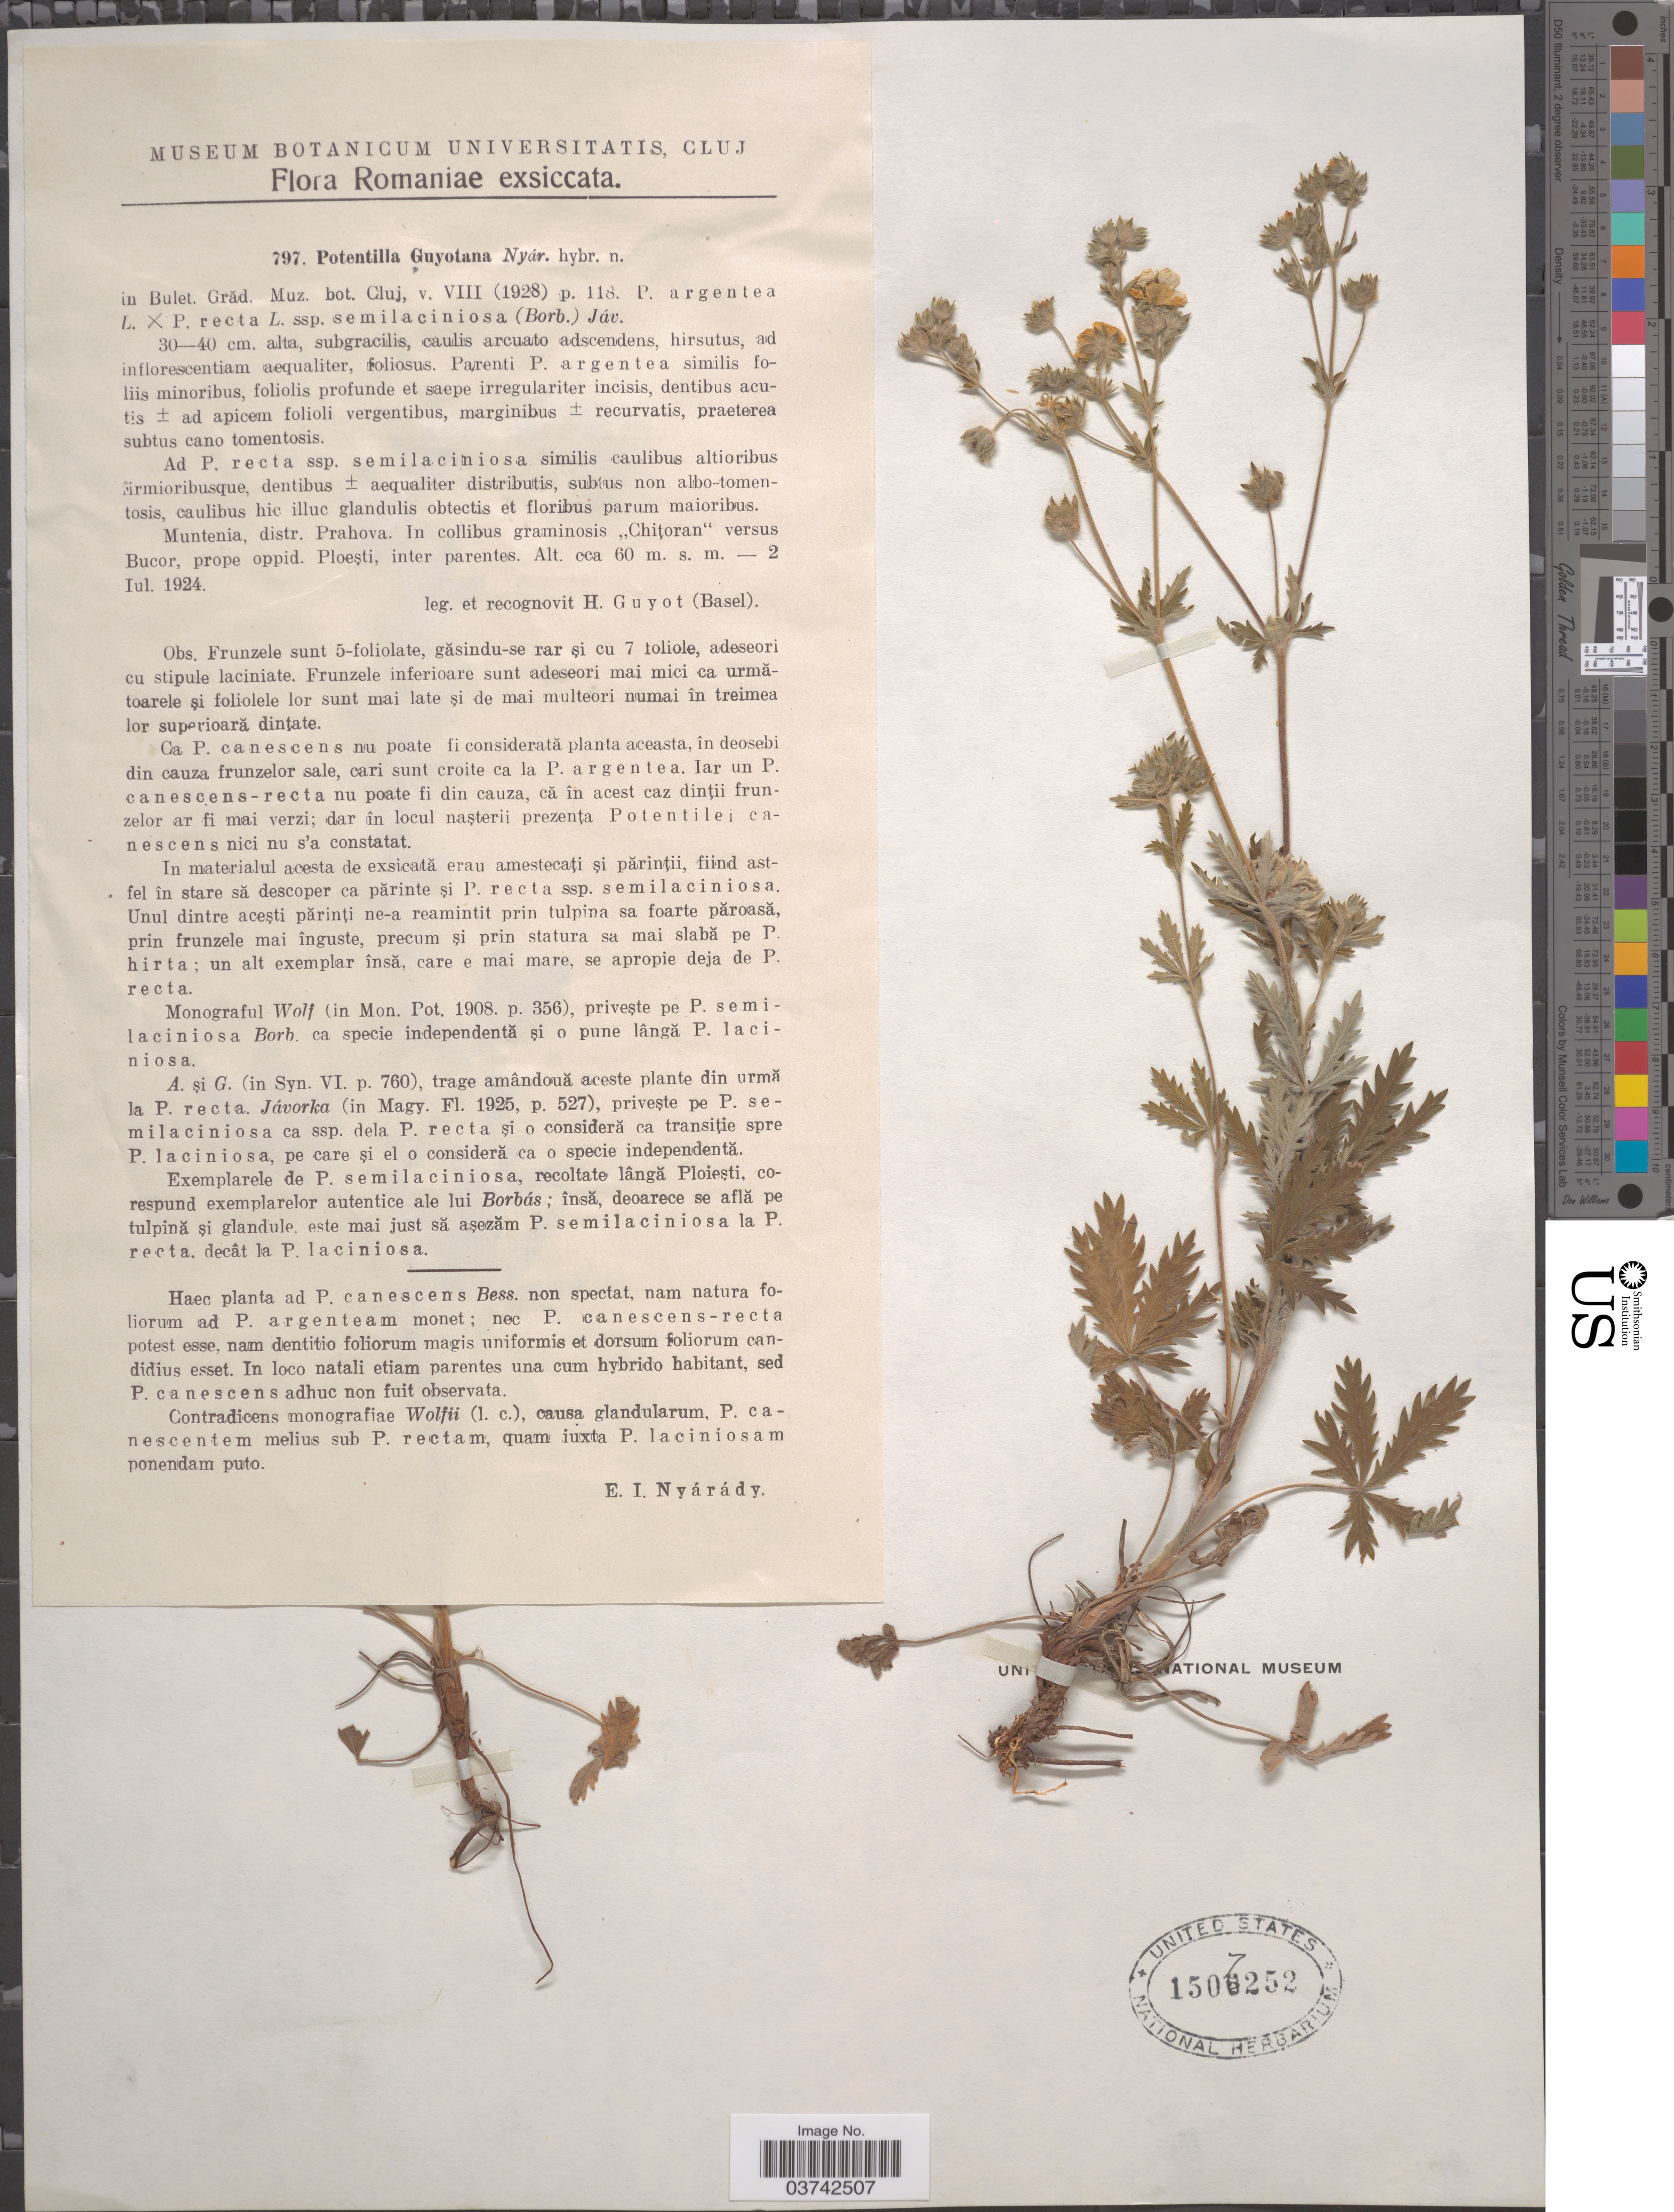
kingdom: Plantae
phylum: Tracheophyta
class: Magnoliopsida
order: Rosales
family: Rosaceae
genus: Potentilla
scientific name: Potentilla guyotana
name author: Nyár.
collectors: H. Guyot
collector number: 797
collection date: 1924-07-02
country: Romania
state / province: Prahova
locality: Muntenia, distr. Prahova. In collibus graminosis "Chiţoran" versus Bucor, prope oppid. Ploeşti.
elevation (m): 60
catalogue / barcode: US 1507252